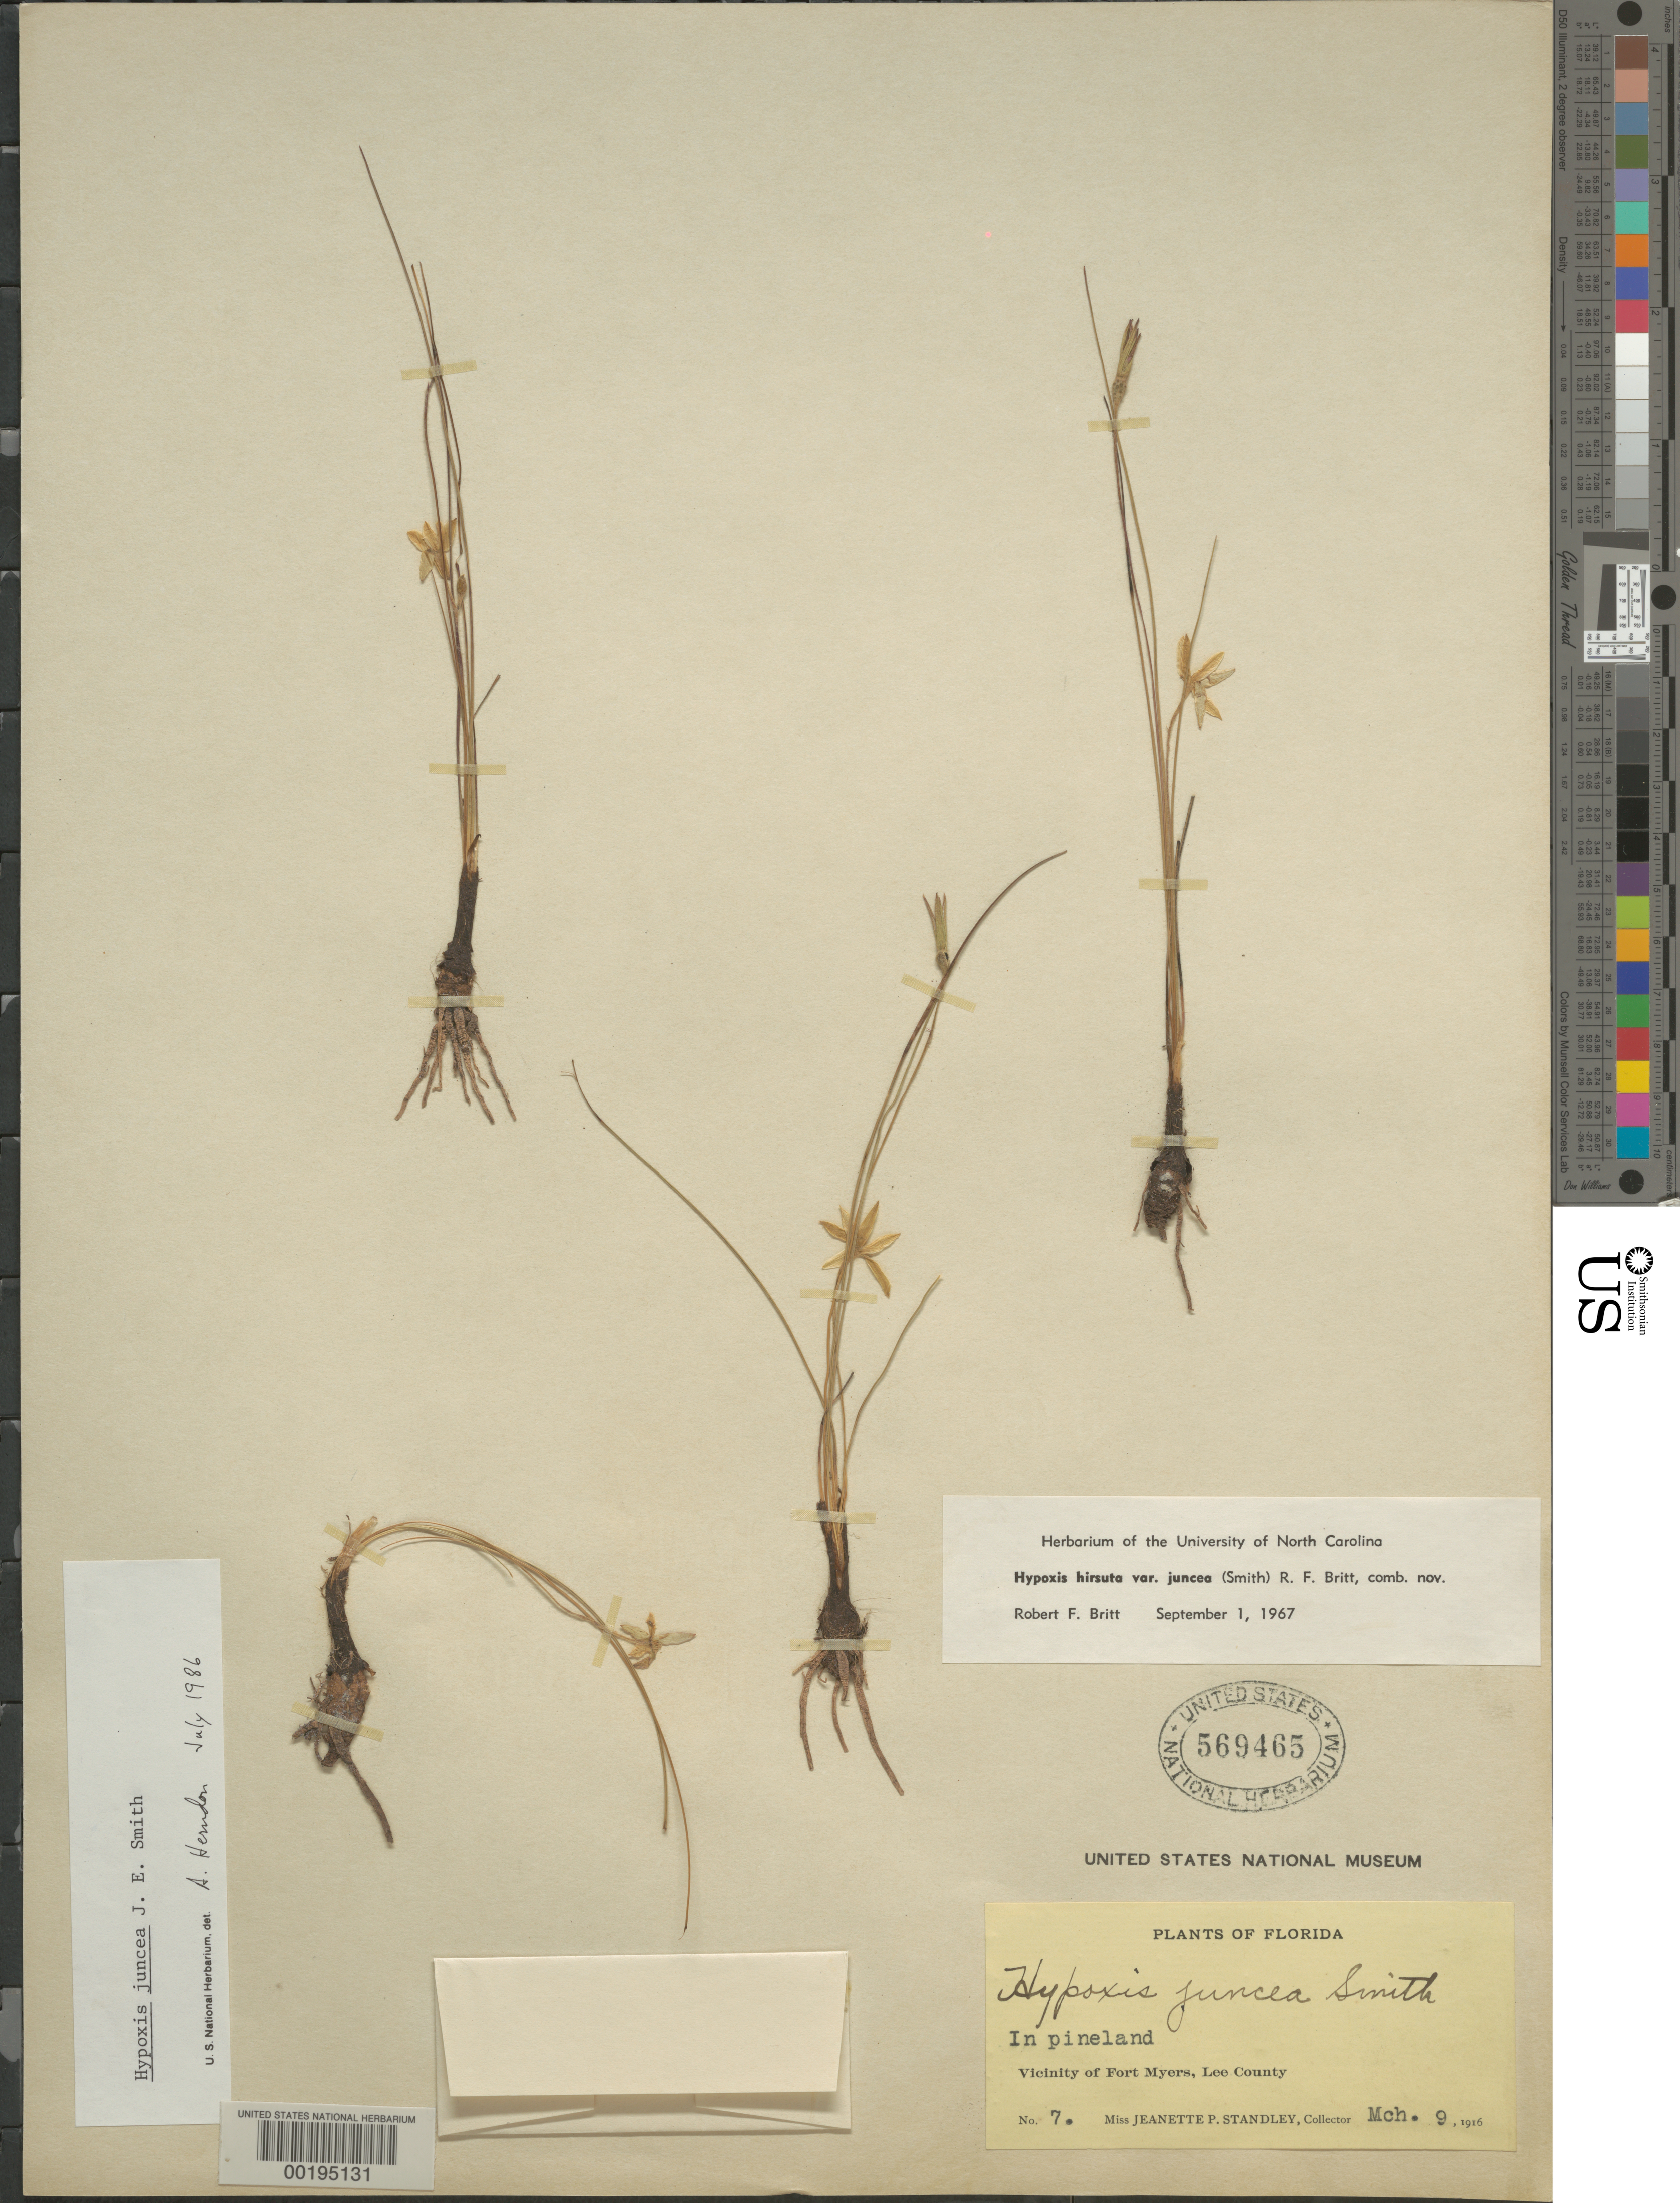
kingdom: Plantae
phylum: Tracheophyta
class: Liliopsida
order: Asparagales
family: Hypoxidaceae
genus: Hypoxis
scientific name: Hypoxis juncea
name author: Small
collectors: J. P. Standley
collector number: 7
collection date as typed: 09 Mar 1916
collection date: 1916-03-09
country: United States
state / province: Florida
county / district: Lee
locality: Vicinity of fort myers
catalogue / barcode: US 569465